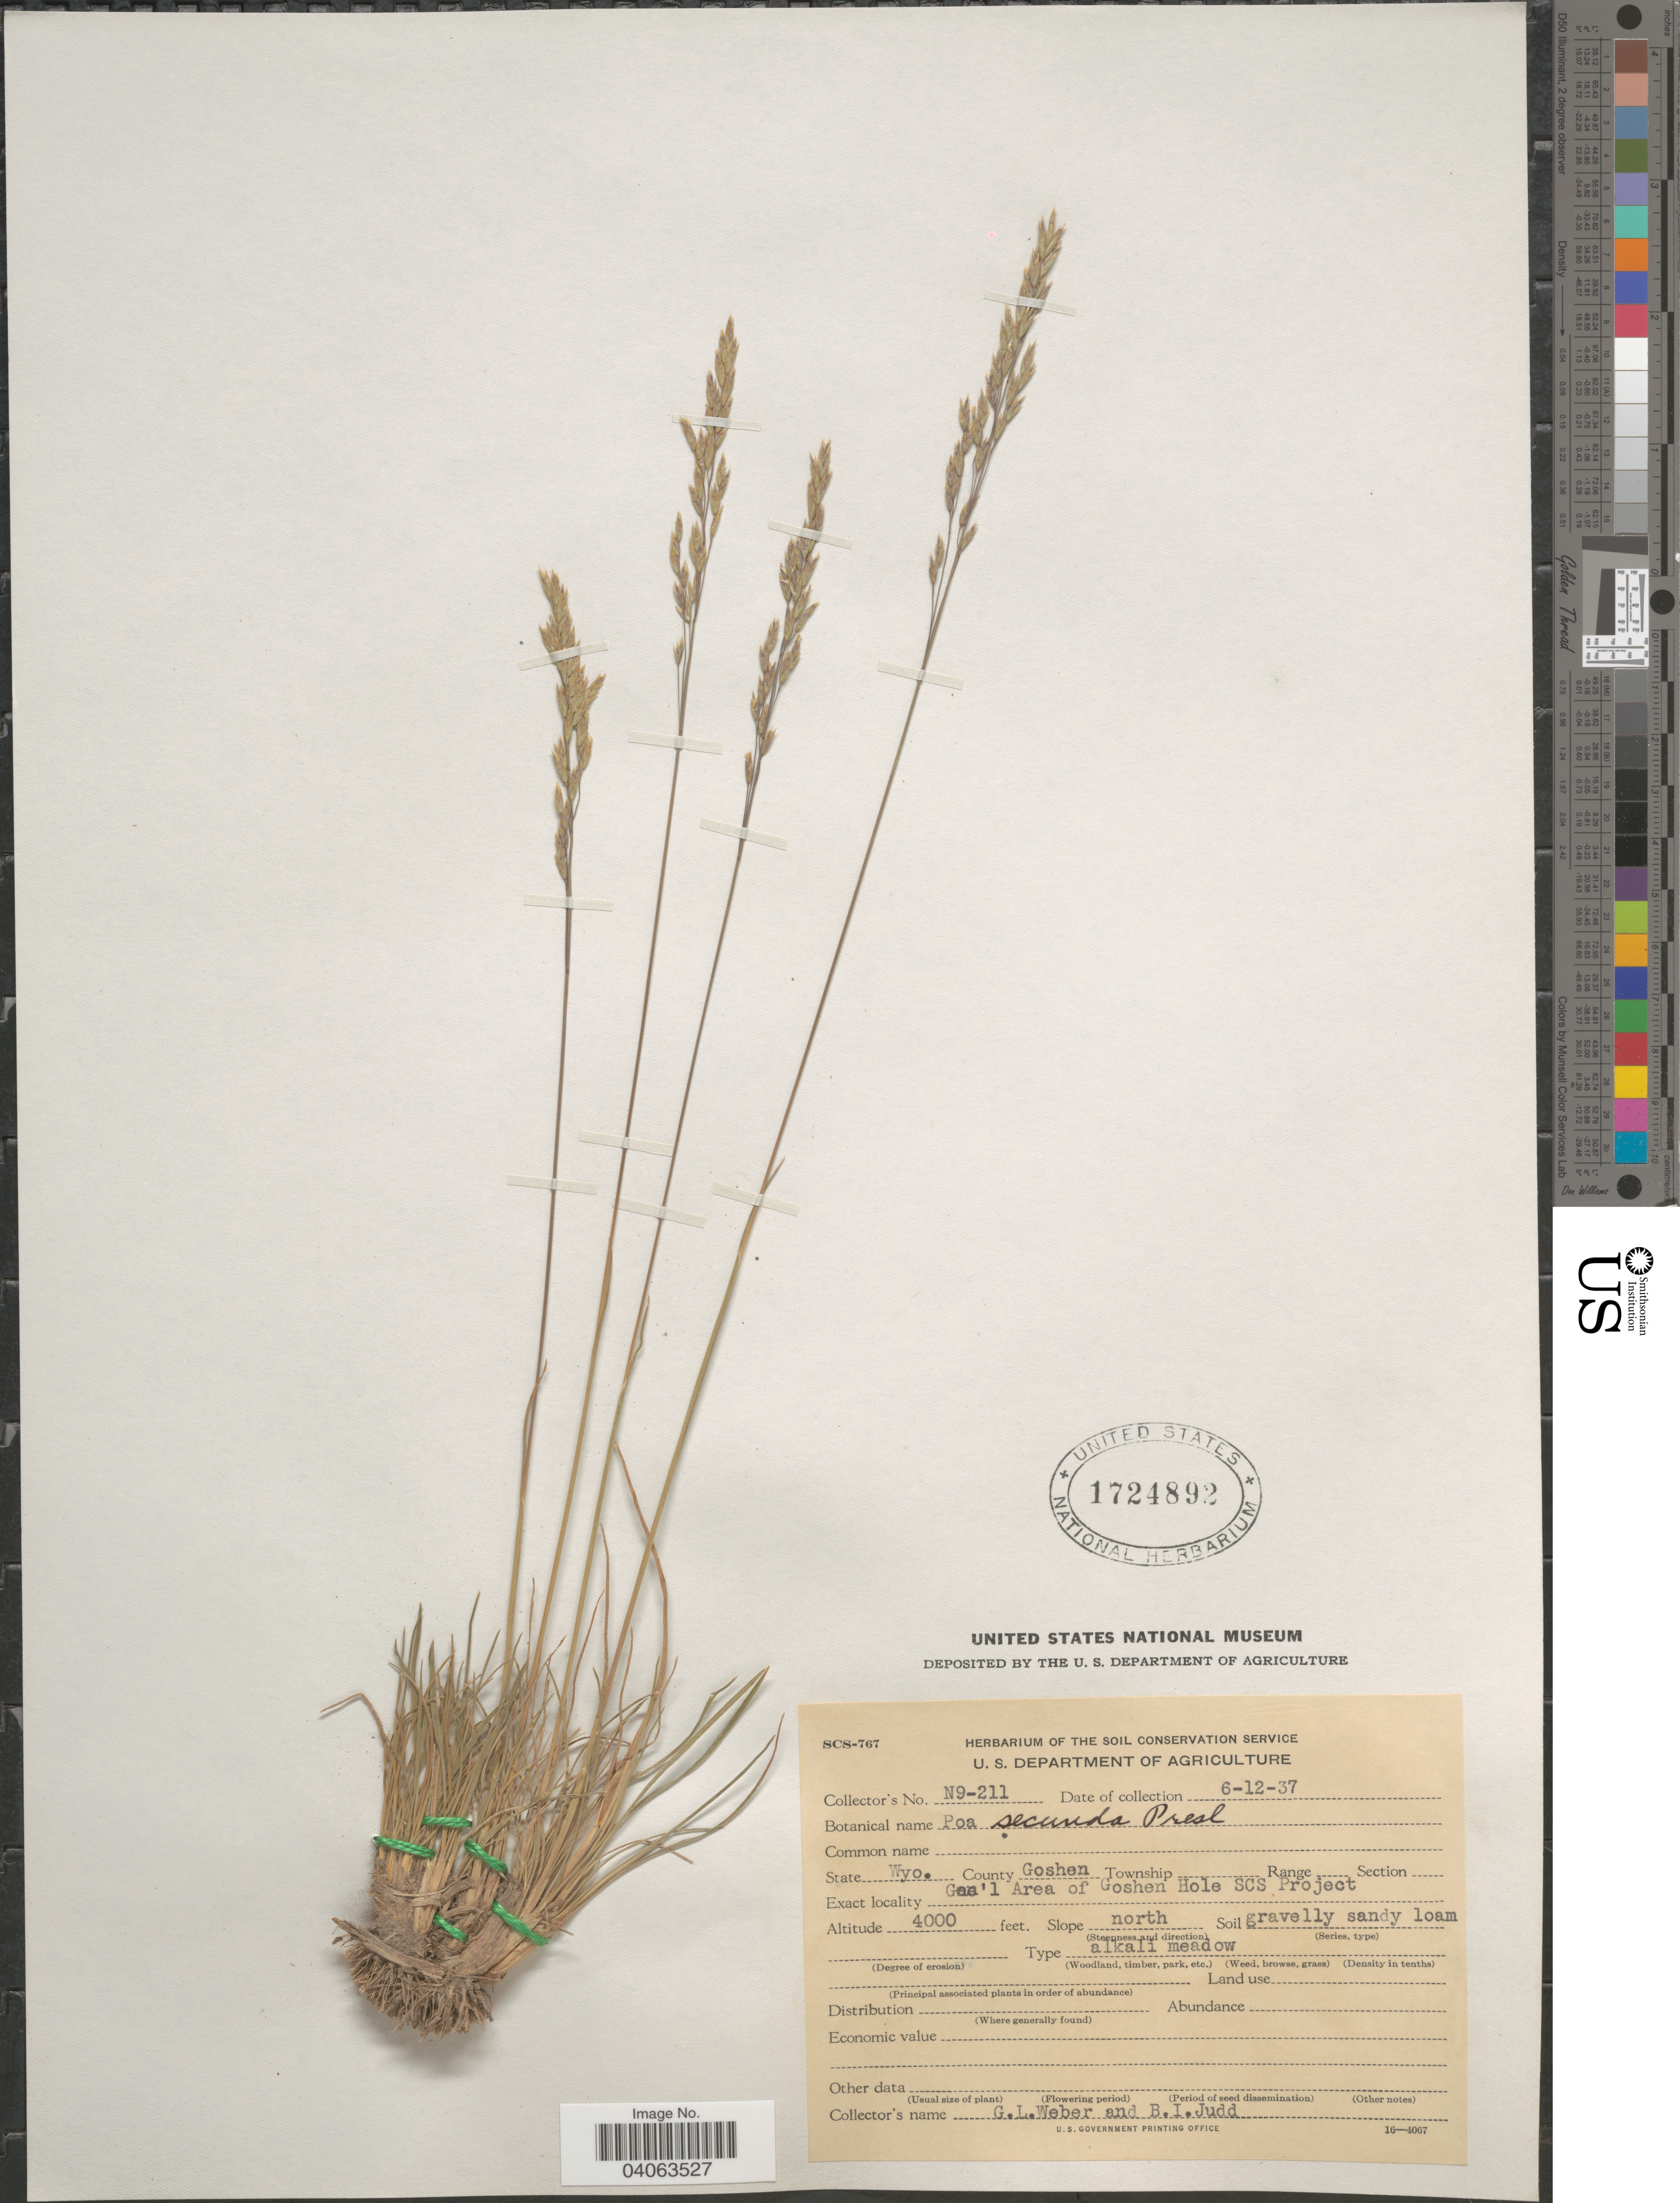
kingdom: Plantae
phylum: Tracheophyta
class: Liliopsida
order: Poales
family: Poaceae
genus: Poa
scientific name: Poa secunda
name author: J. Presl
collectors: G. Weber & B. Judd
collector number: N9-211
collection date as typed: Transcribed d/m/y: 12/6/37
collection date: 1937-06-12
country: United States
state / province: Wyoming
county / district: Goshen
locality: County Goshen. Gen '1 Area of Goshen Hole SCS Project. Slope north.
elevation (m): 1219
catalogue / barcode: US 1724892